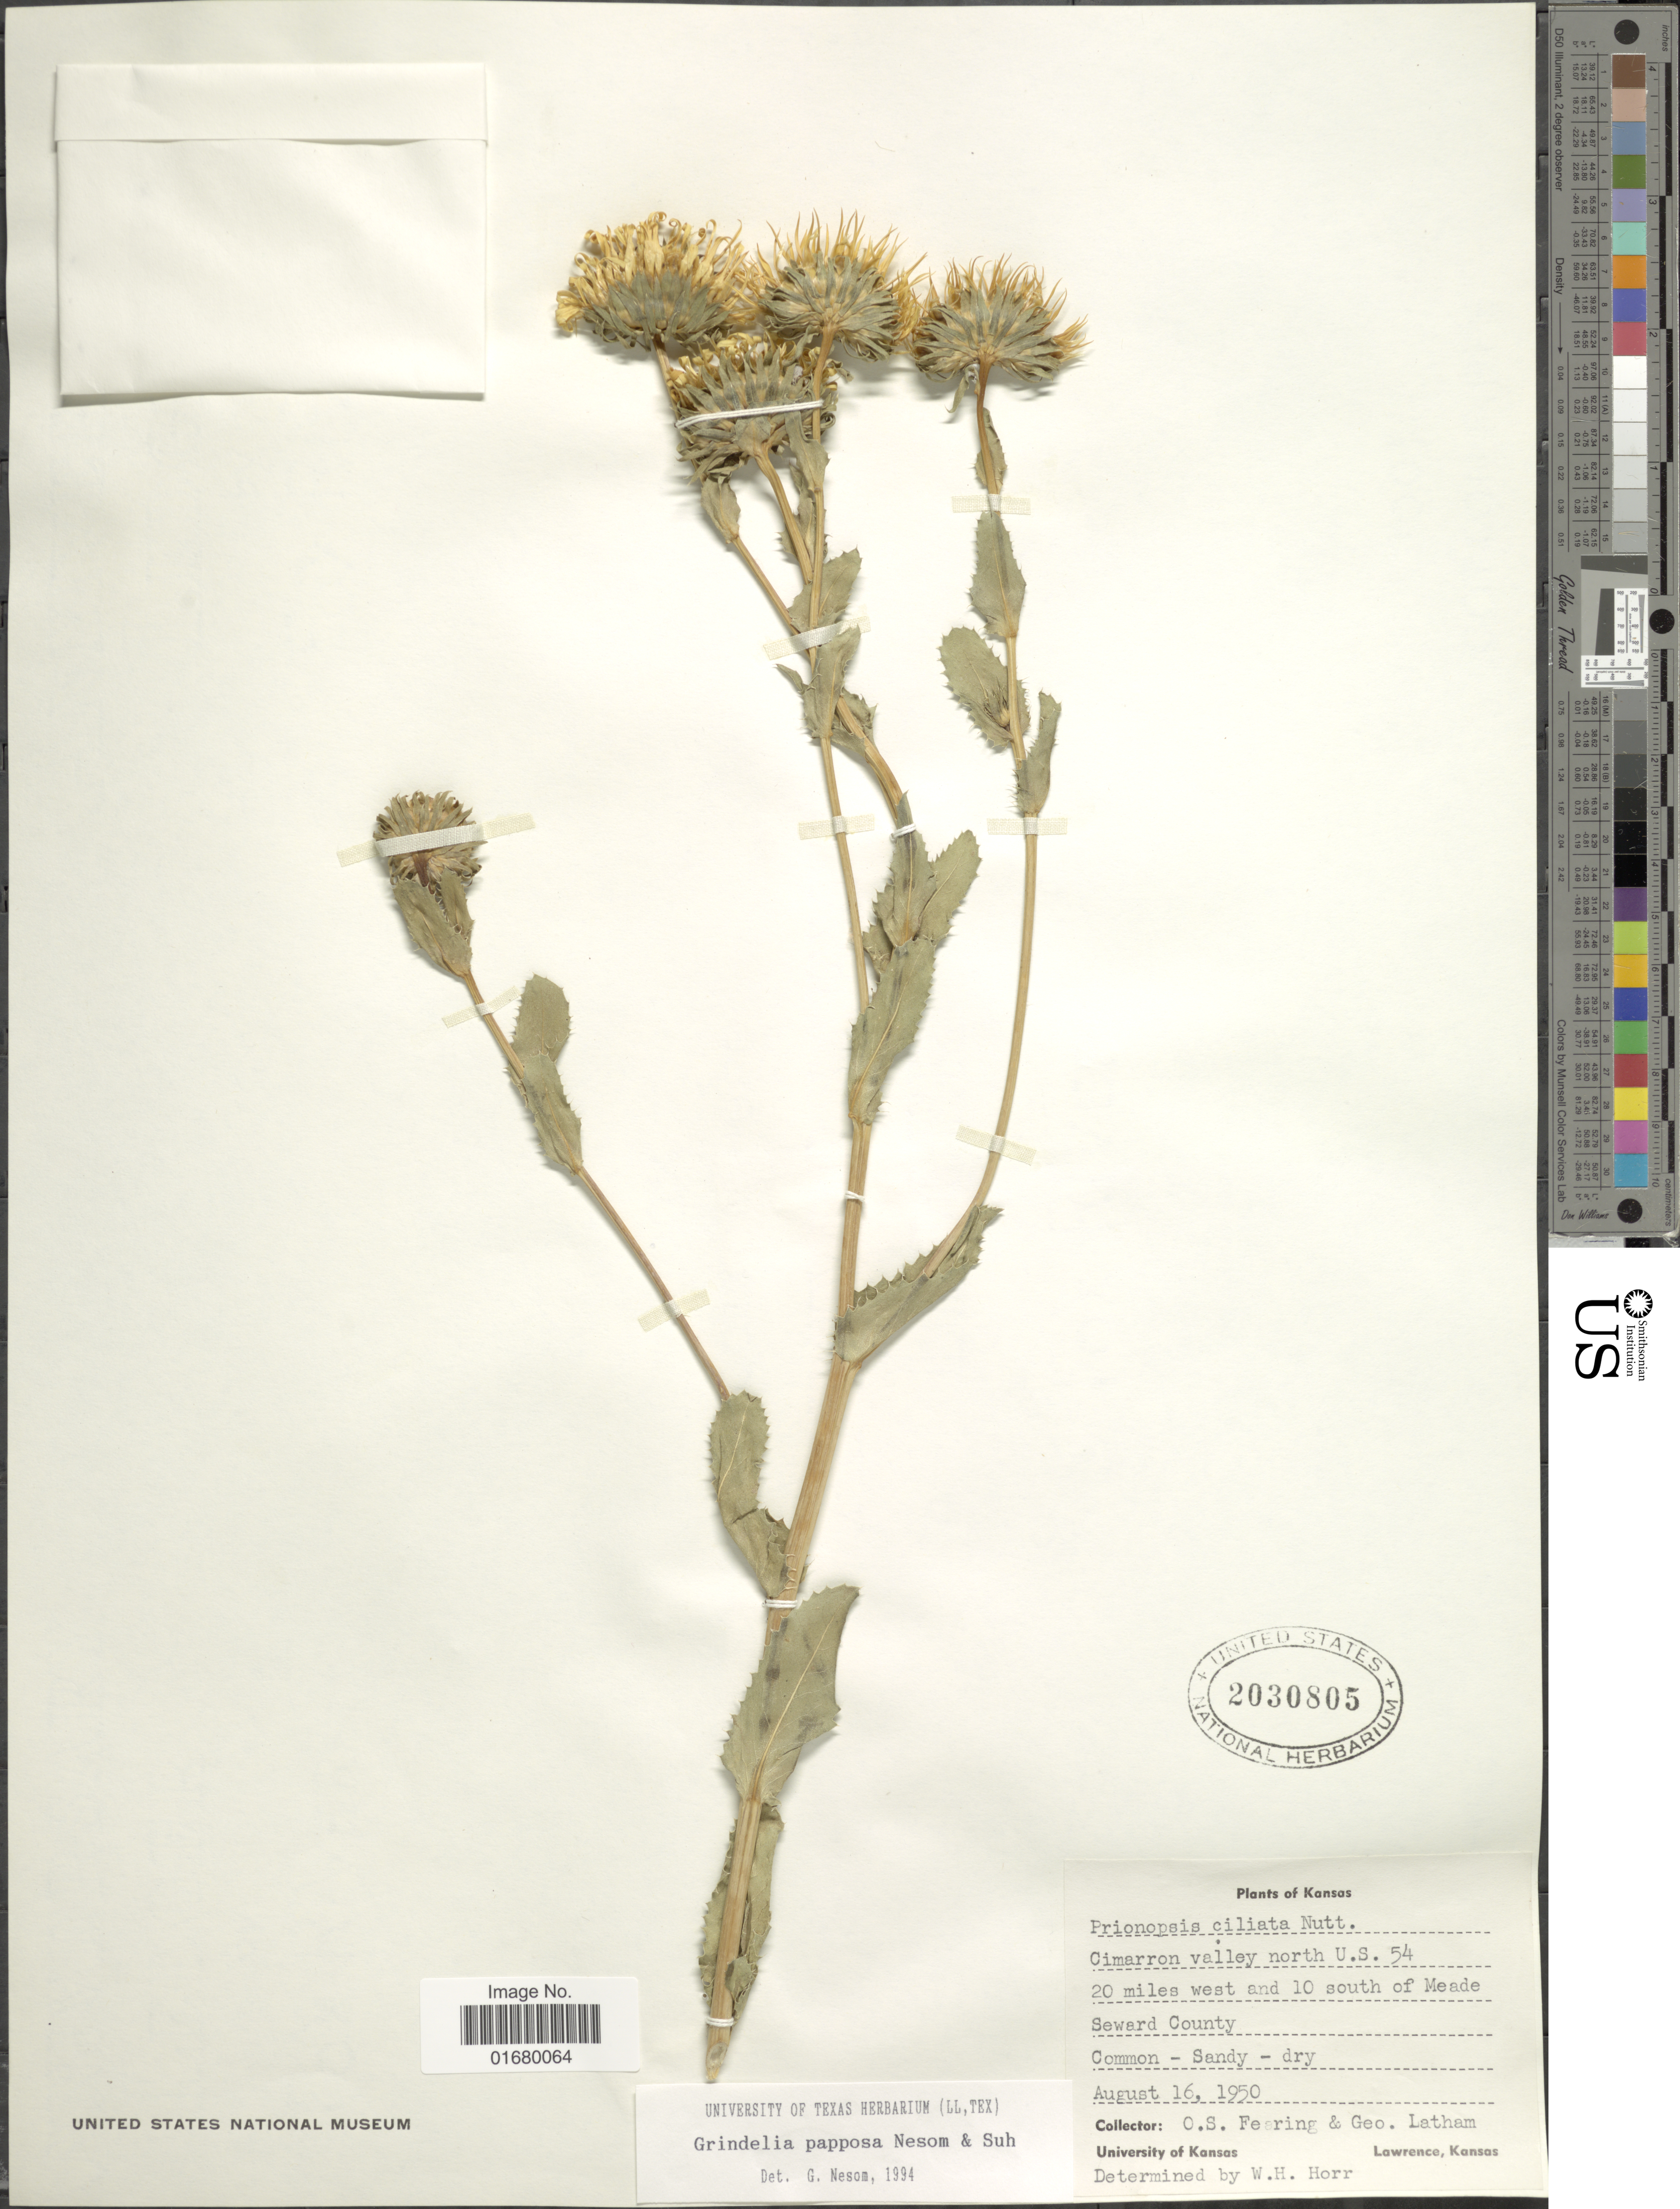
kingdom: Plantae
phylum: Tracheophyta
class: Magnoliopsida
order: Asterales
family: Asteraceae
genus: Grindelia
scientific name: Grindelia papposa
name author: G.L. Nesom & Suh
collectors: O. S. Fearing & G. Latham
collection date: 1950-08-16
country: United States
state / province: Kansas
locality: Cimarron valley north U.S. 54, 20 miles west and 10 south of Meade Seward County, Lawrence.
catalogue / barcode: US 2030805